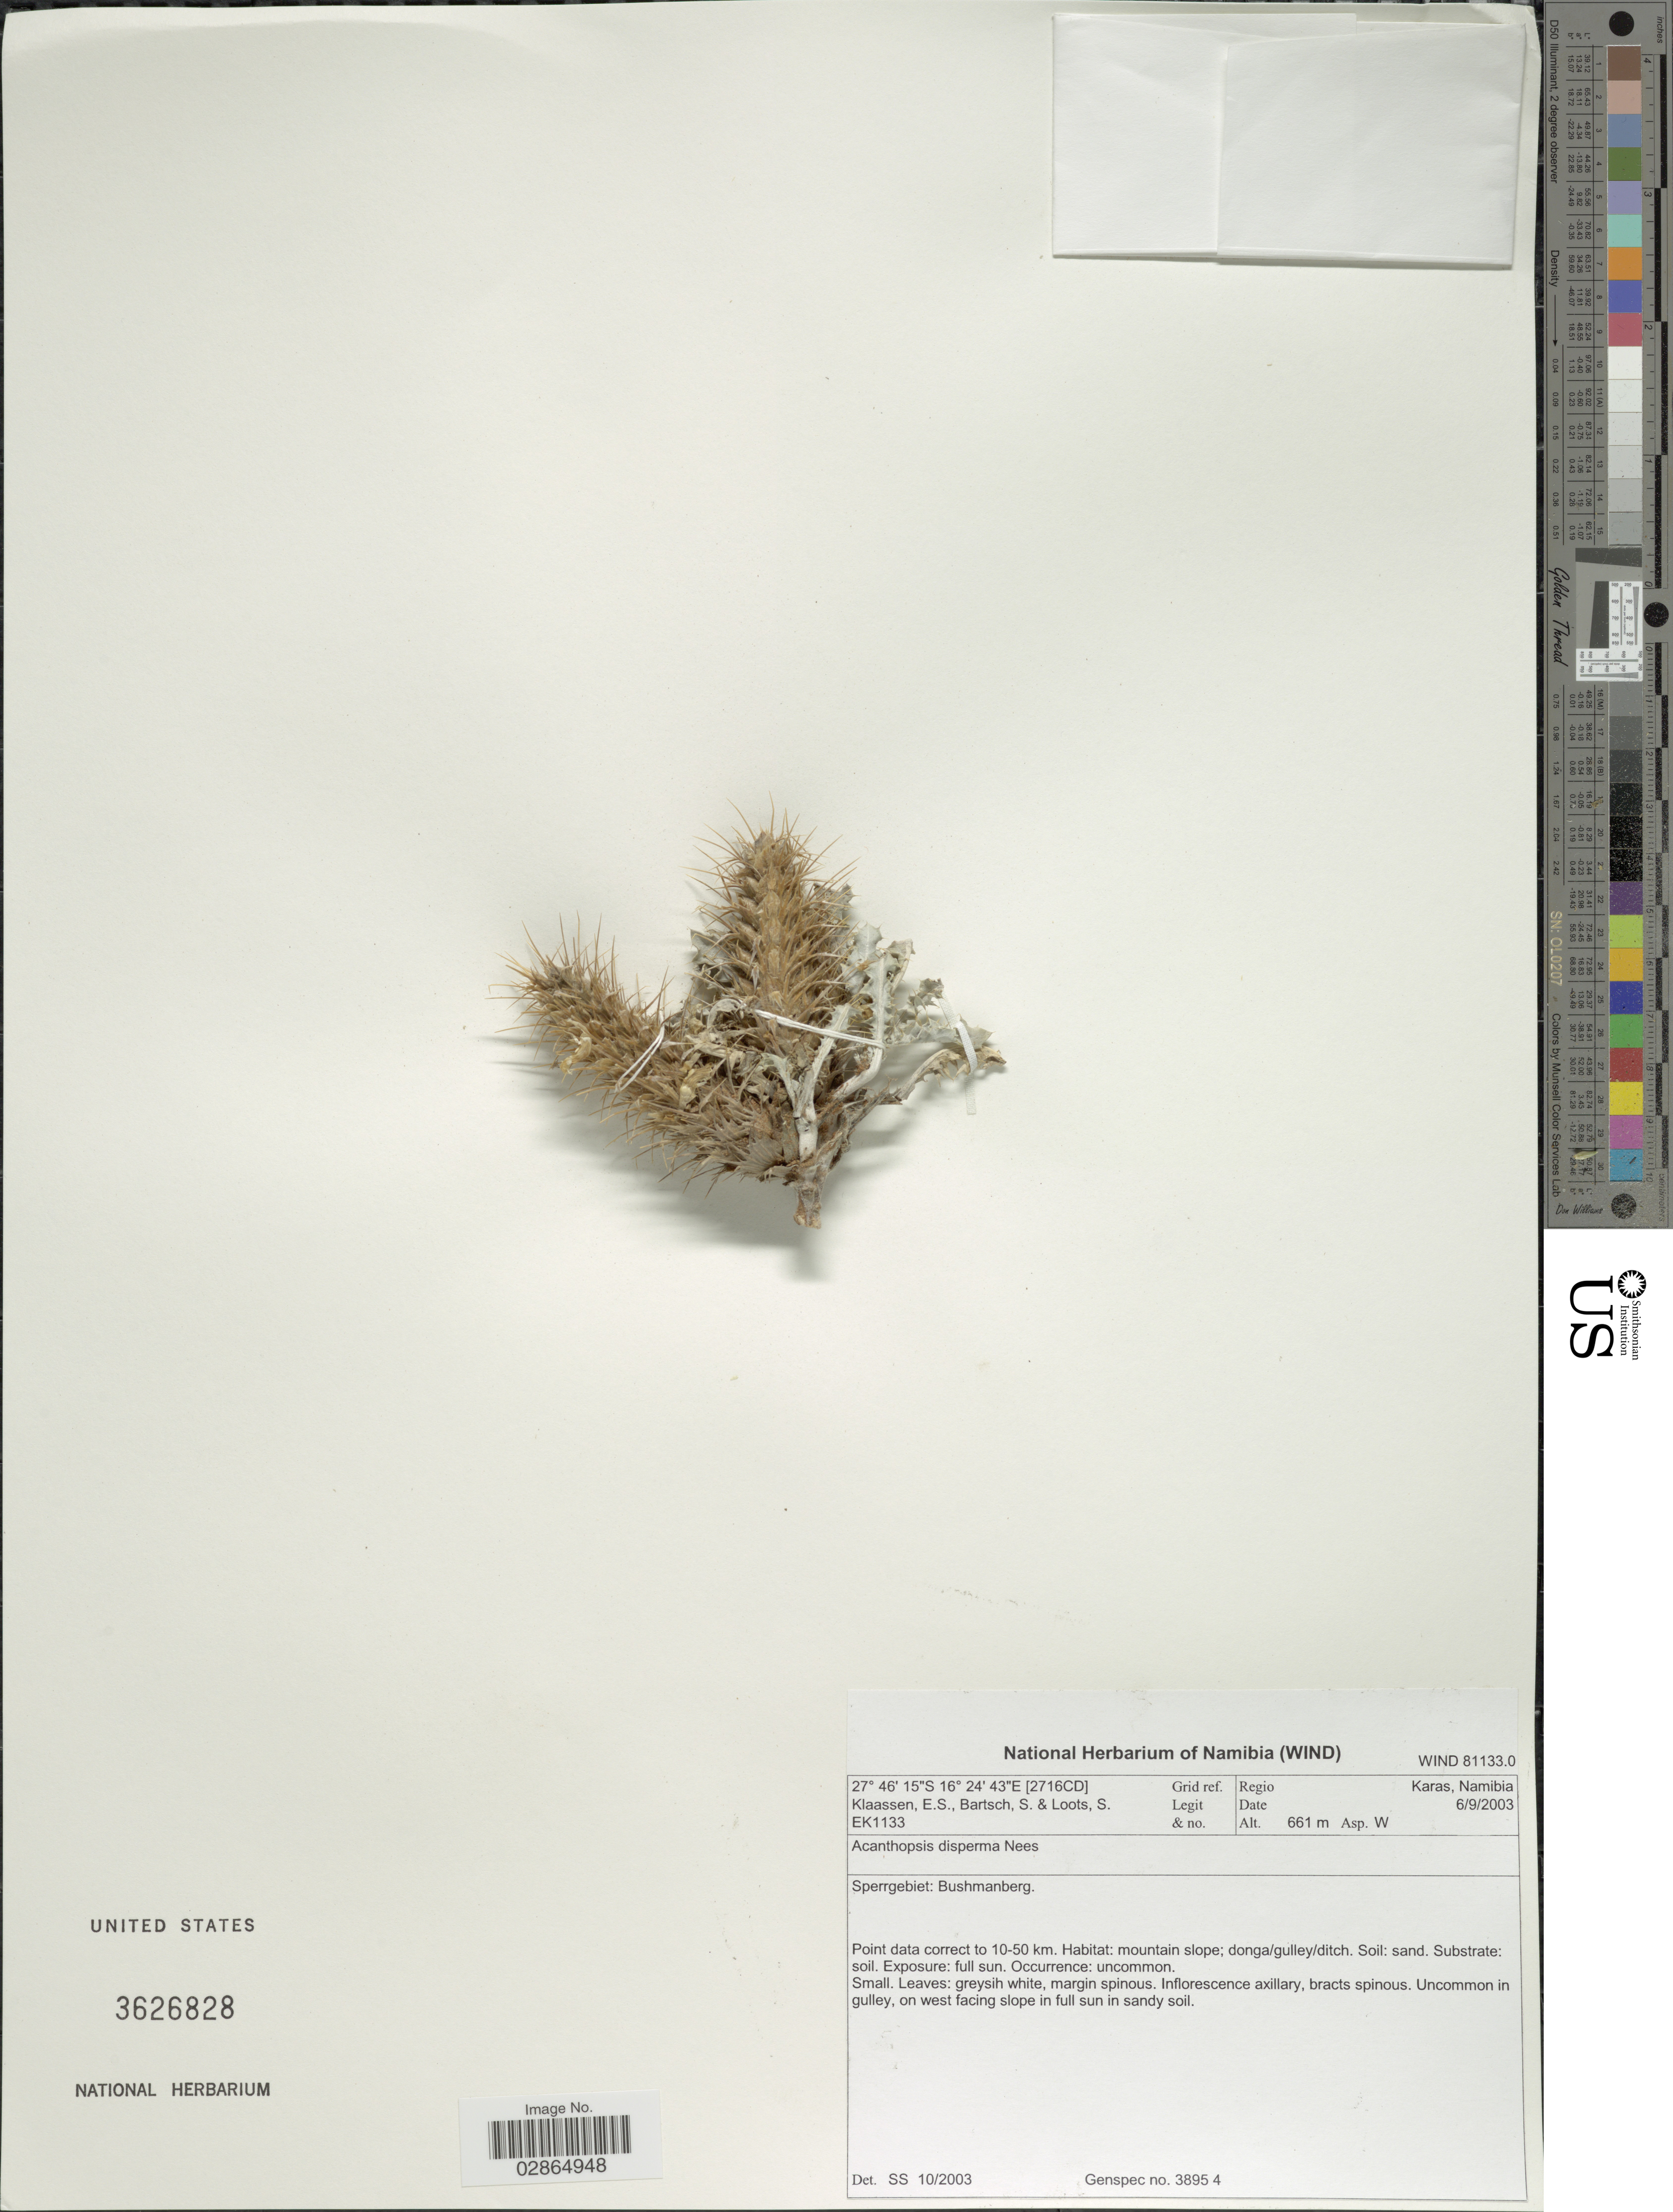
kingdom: Plantae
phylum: Tracheophyta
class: Magnoliopsida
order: Lamiales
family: Acanthaceae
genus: Acanthopsis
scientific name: Acanthopsis disperma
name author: Harv.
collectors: E. S. Klaassen, S. Bartsch & S. Loots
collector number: EK1133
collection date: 2003-09-06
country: Namibia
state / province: Karas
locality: [2716CD] Grid ref. Regio Karas. Sperrgebiet: Bushmanberg.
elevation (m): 661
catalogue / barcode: US 3626828